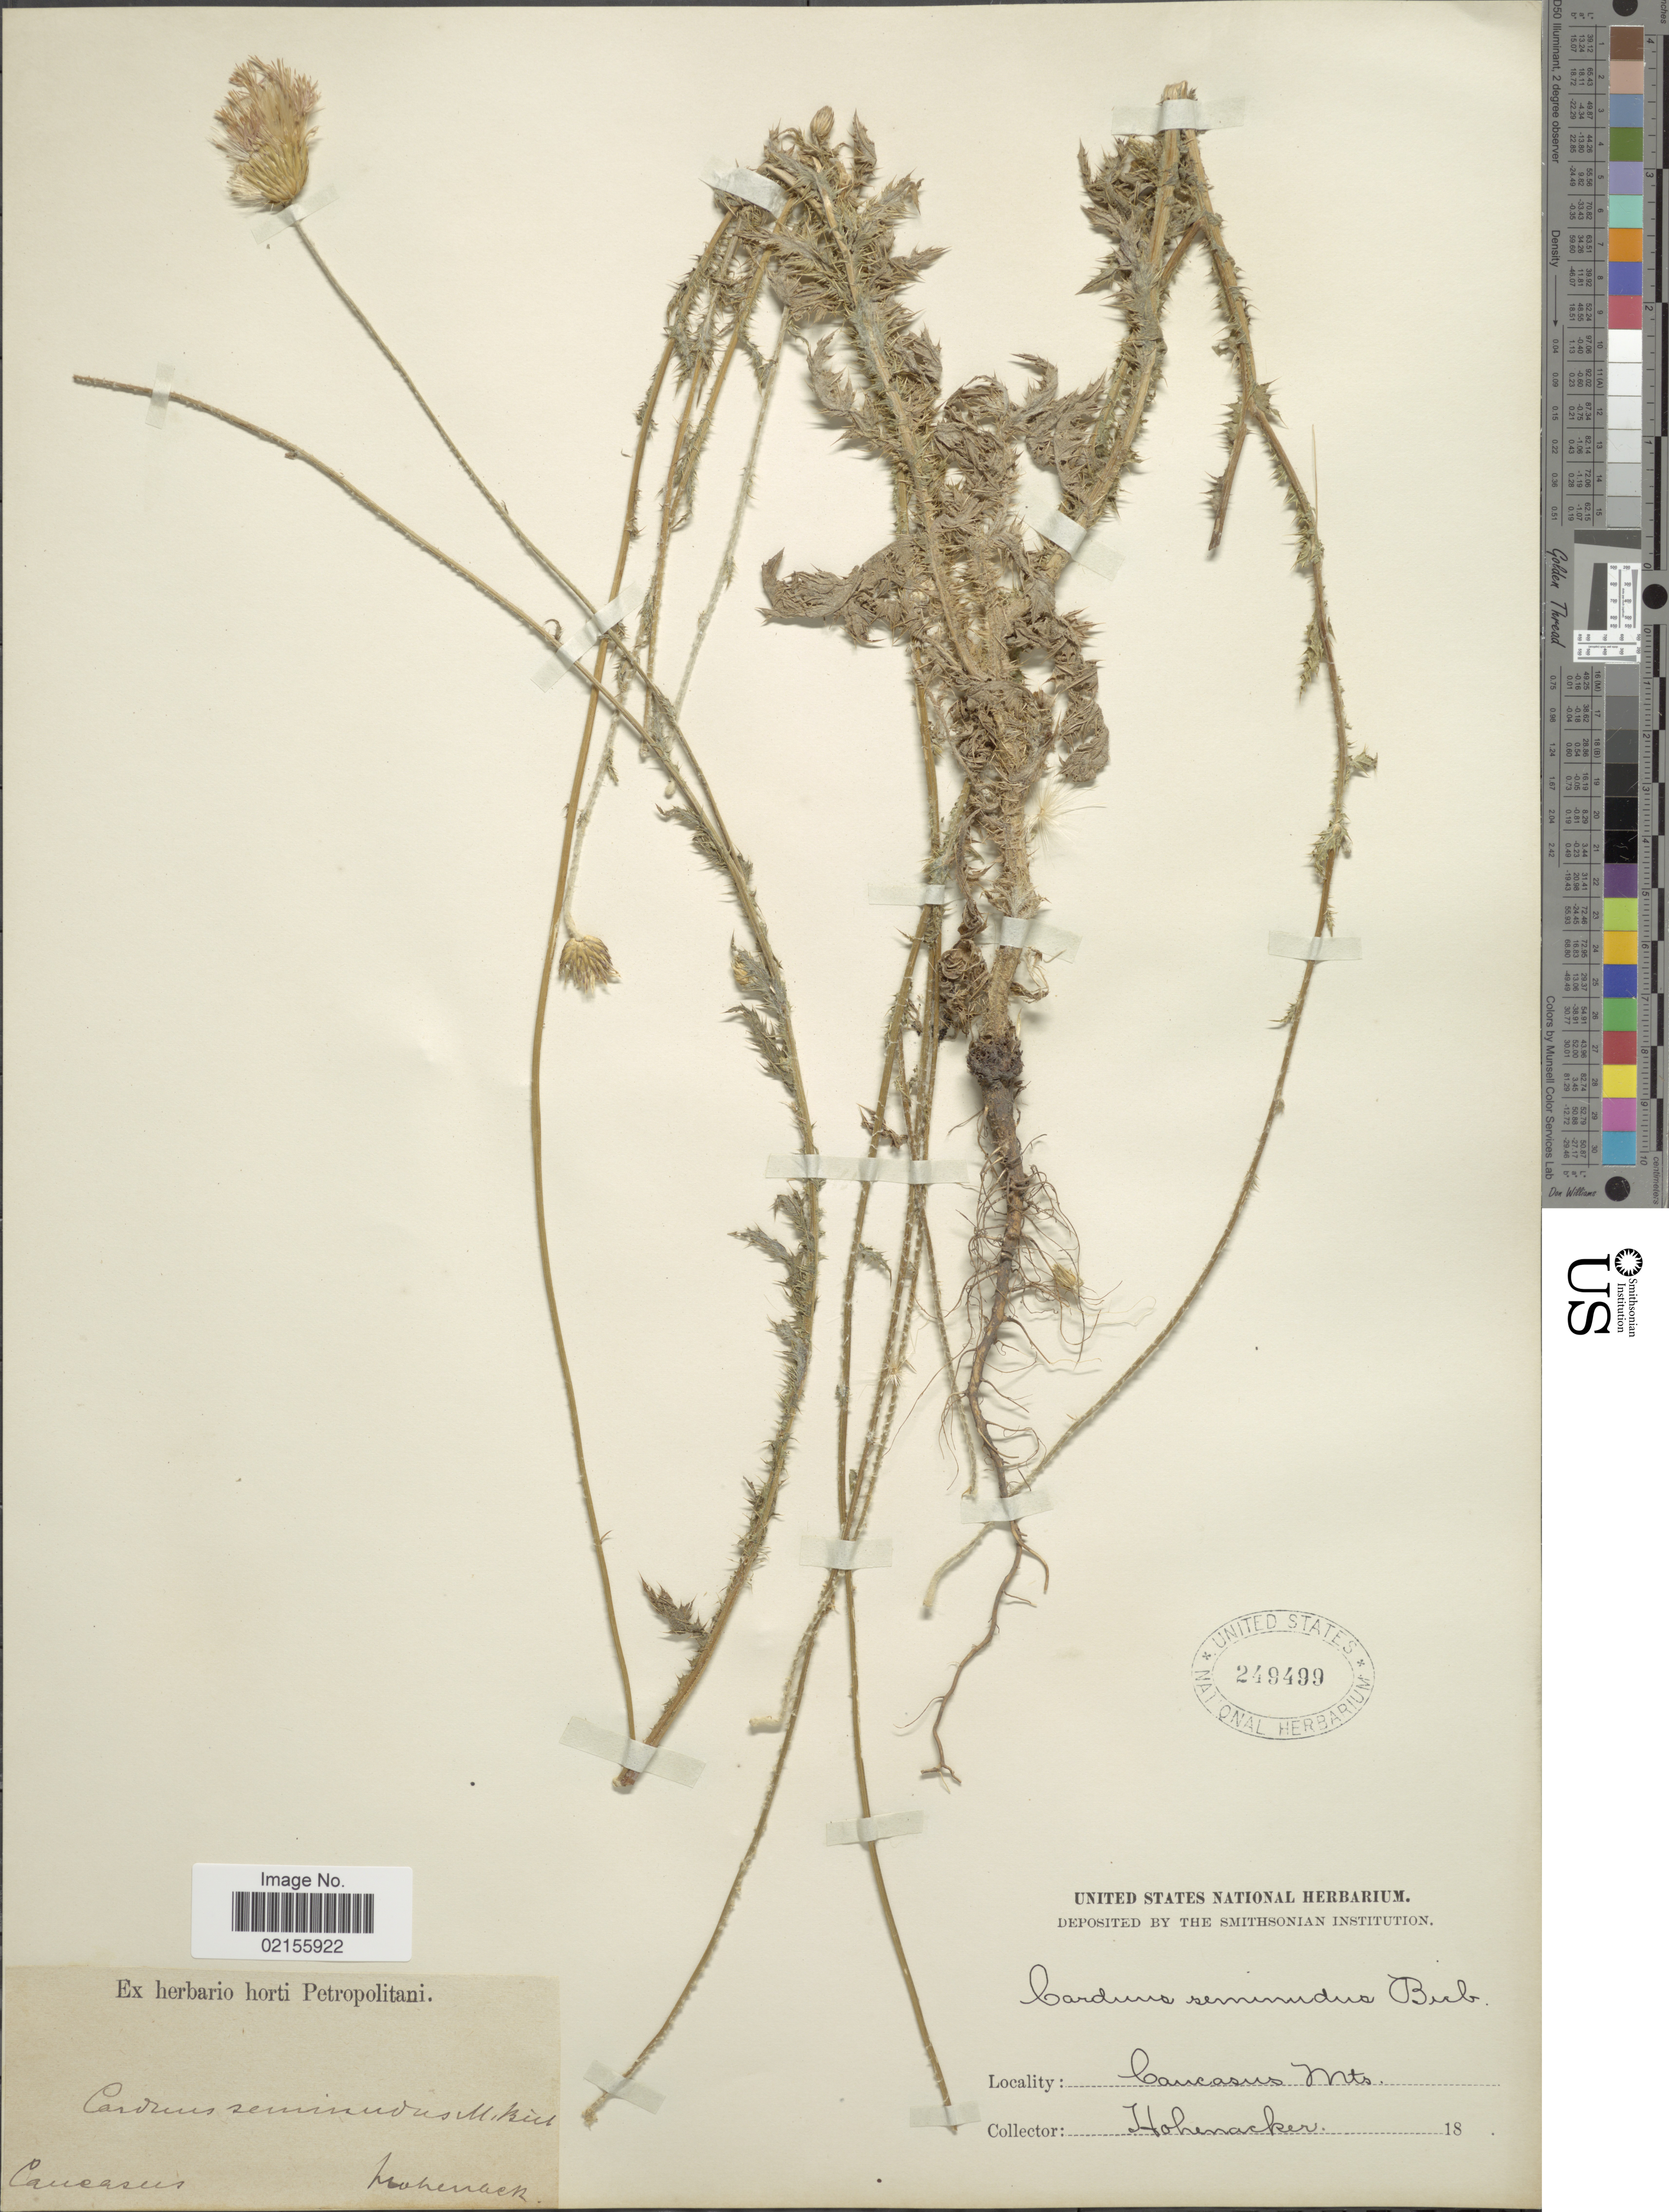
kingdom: Plantae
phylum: Tracheophyta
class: Magnoliopsida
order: Asterales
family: Asteraceae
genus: Carduus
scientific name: Carduus seminudus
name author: M. Bieb. ex M. Bieb.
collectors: -. Hohenaker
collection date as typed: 18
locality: Caucasus Mts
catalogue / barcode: US 249499